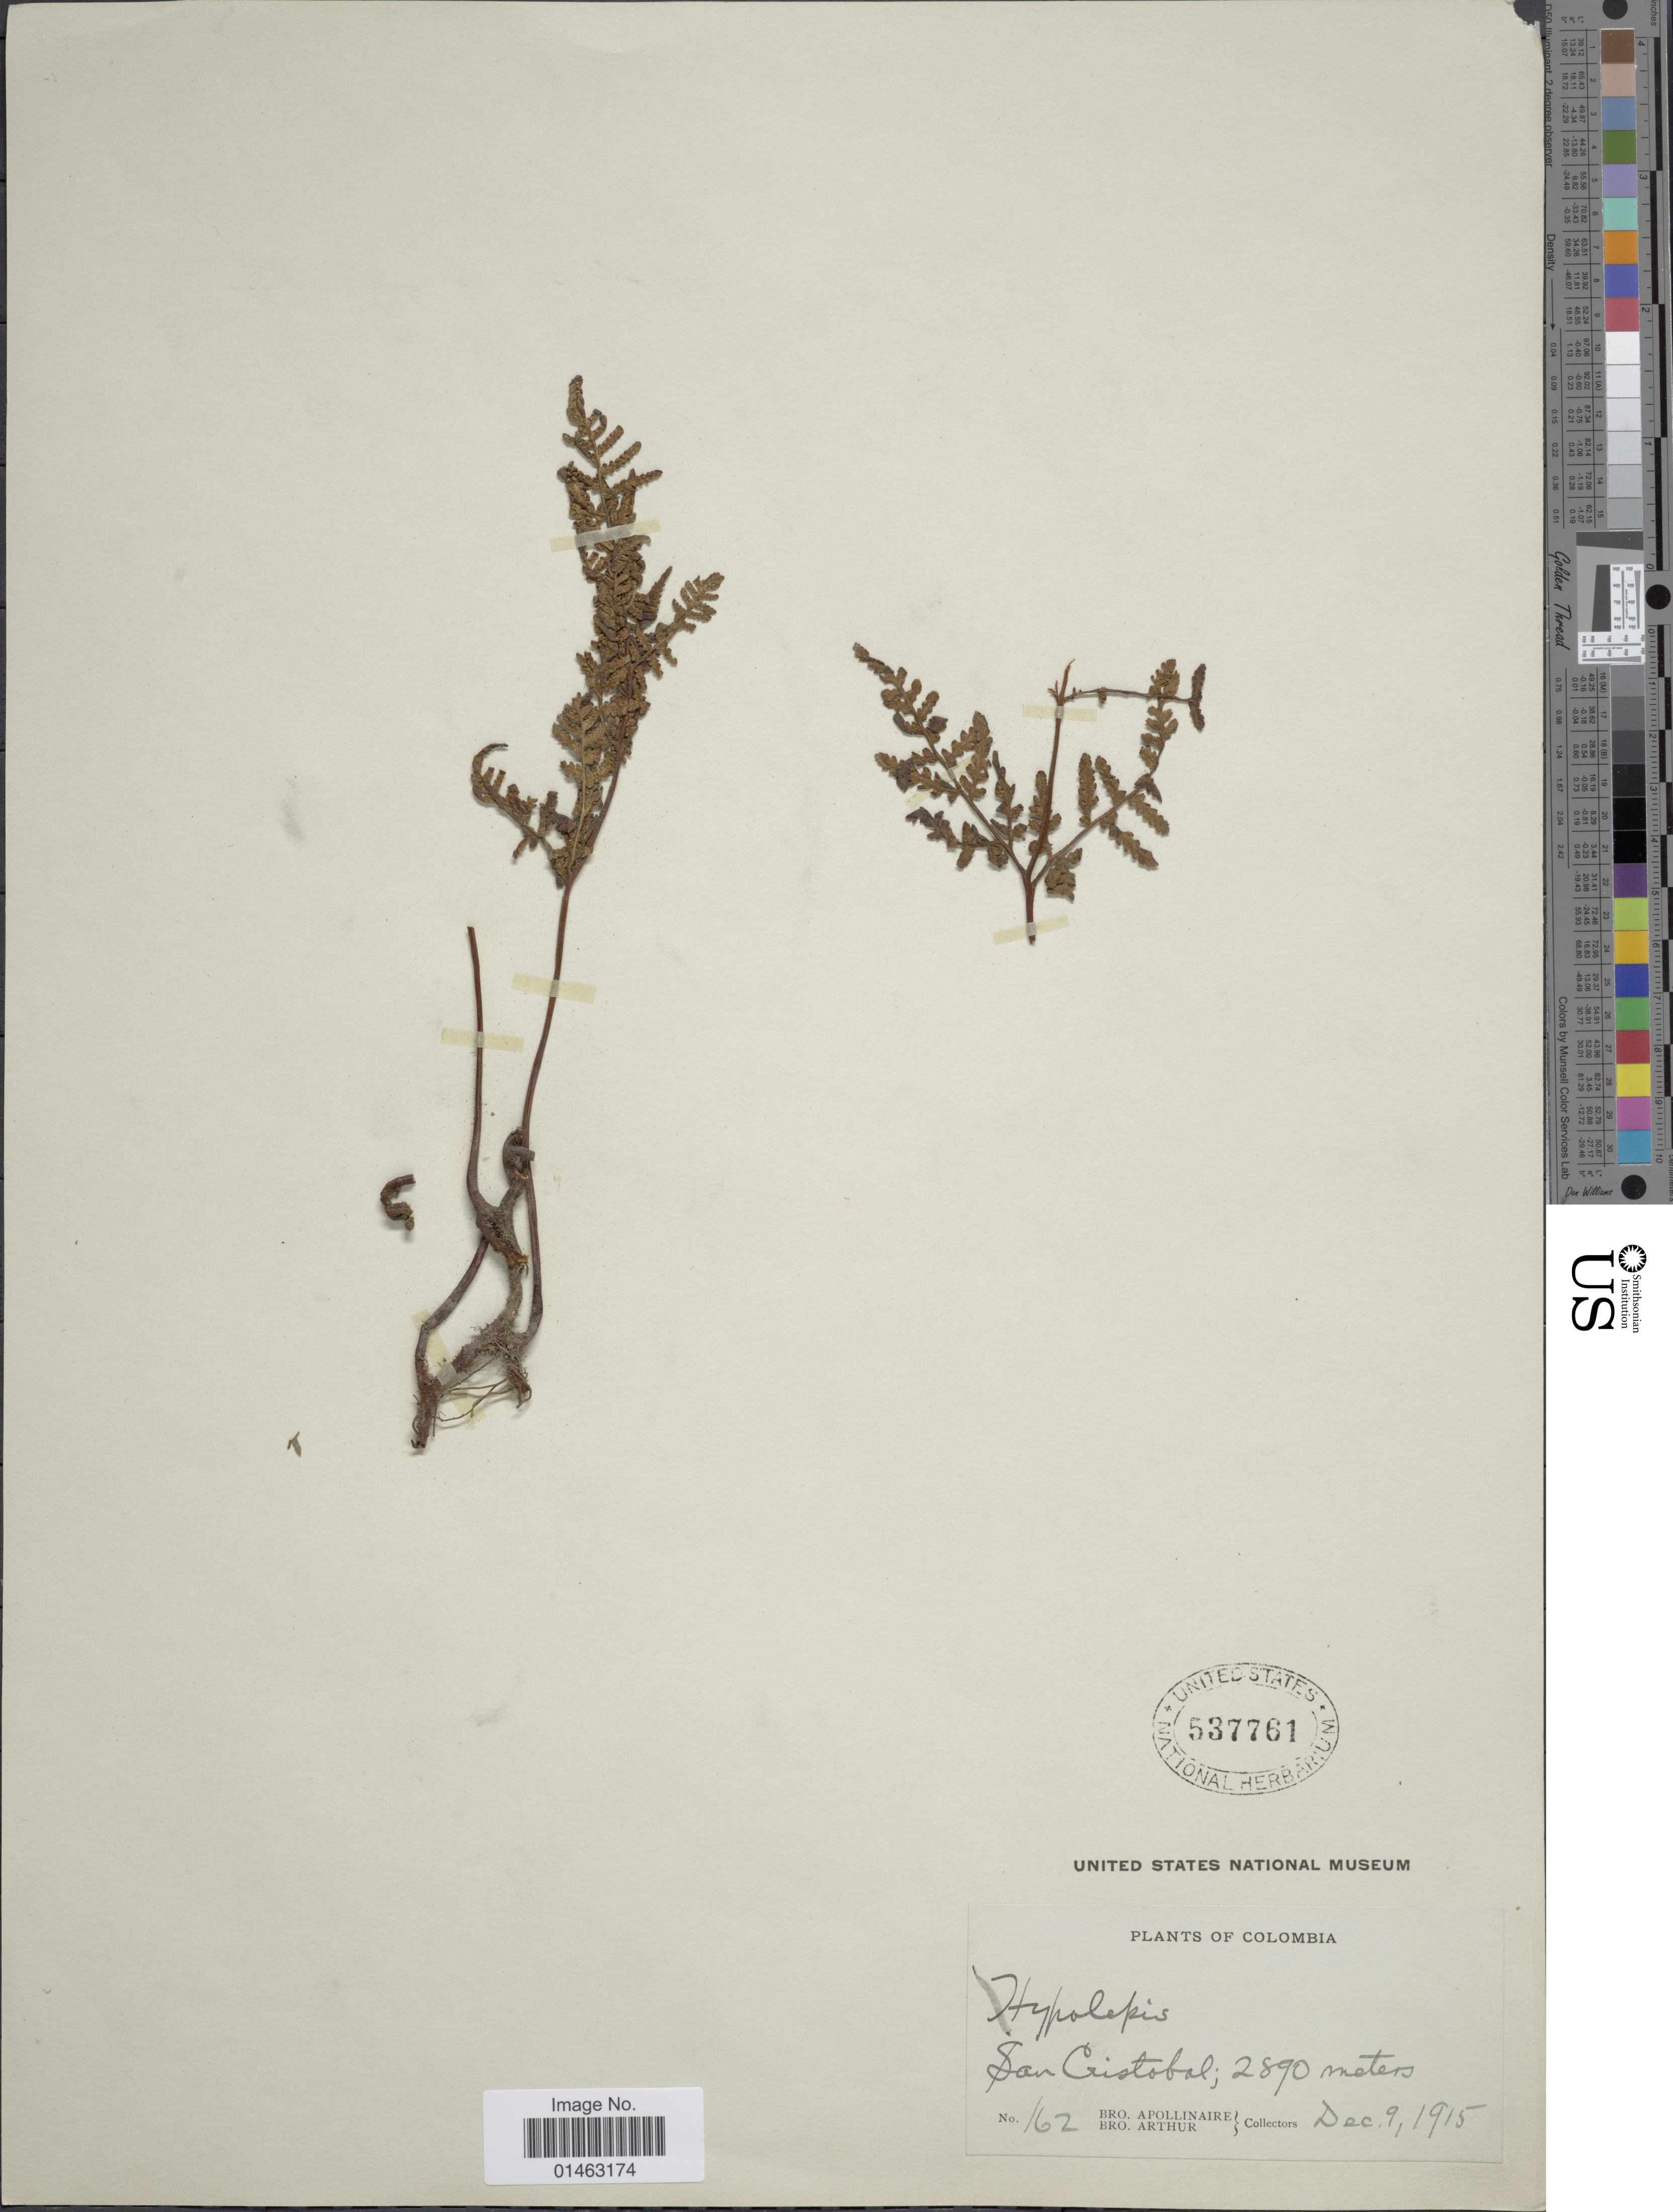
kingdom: Plantae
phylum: Tracheophyta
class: Polypodiopsida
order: Polypodiales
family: Dennstaedtiaceae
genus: Hypolepis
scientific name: Hypolepis sp.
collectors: Bro. Apollinaire & Bro. Arthur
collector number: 162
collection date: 1915-12-09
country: Colombia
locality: San Cristobal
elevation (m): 2890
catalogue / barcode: US 537761